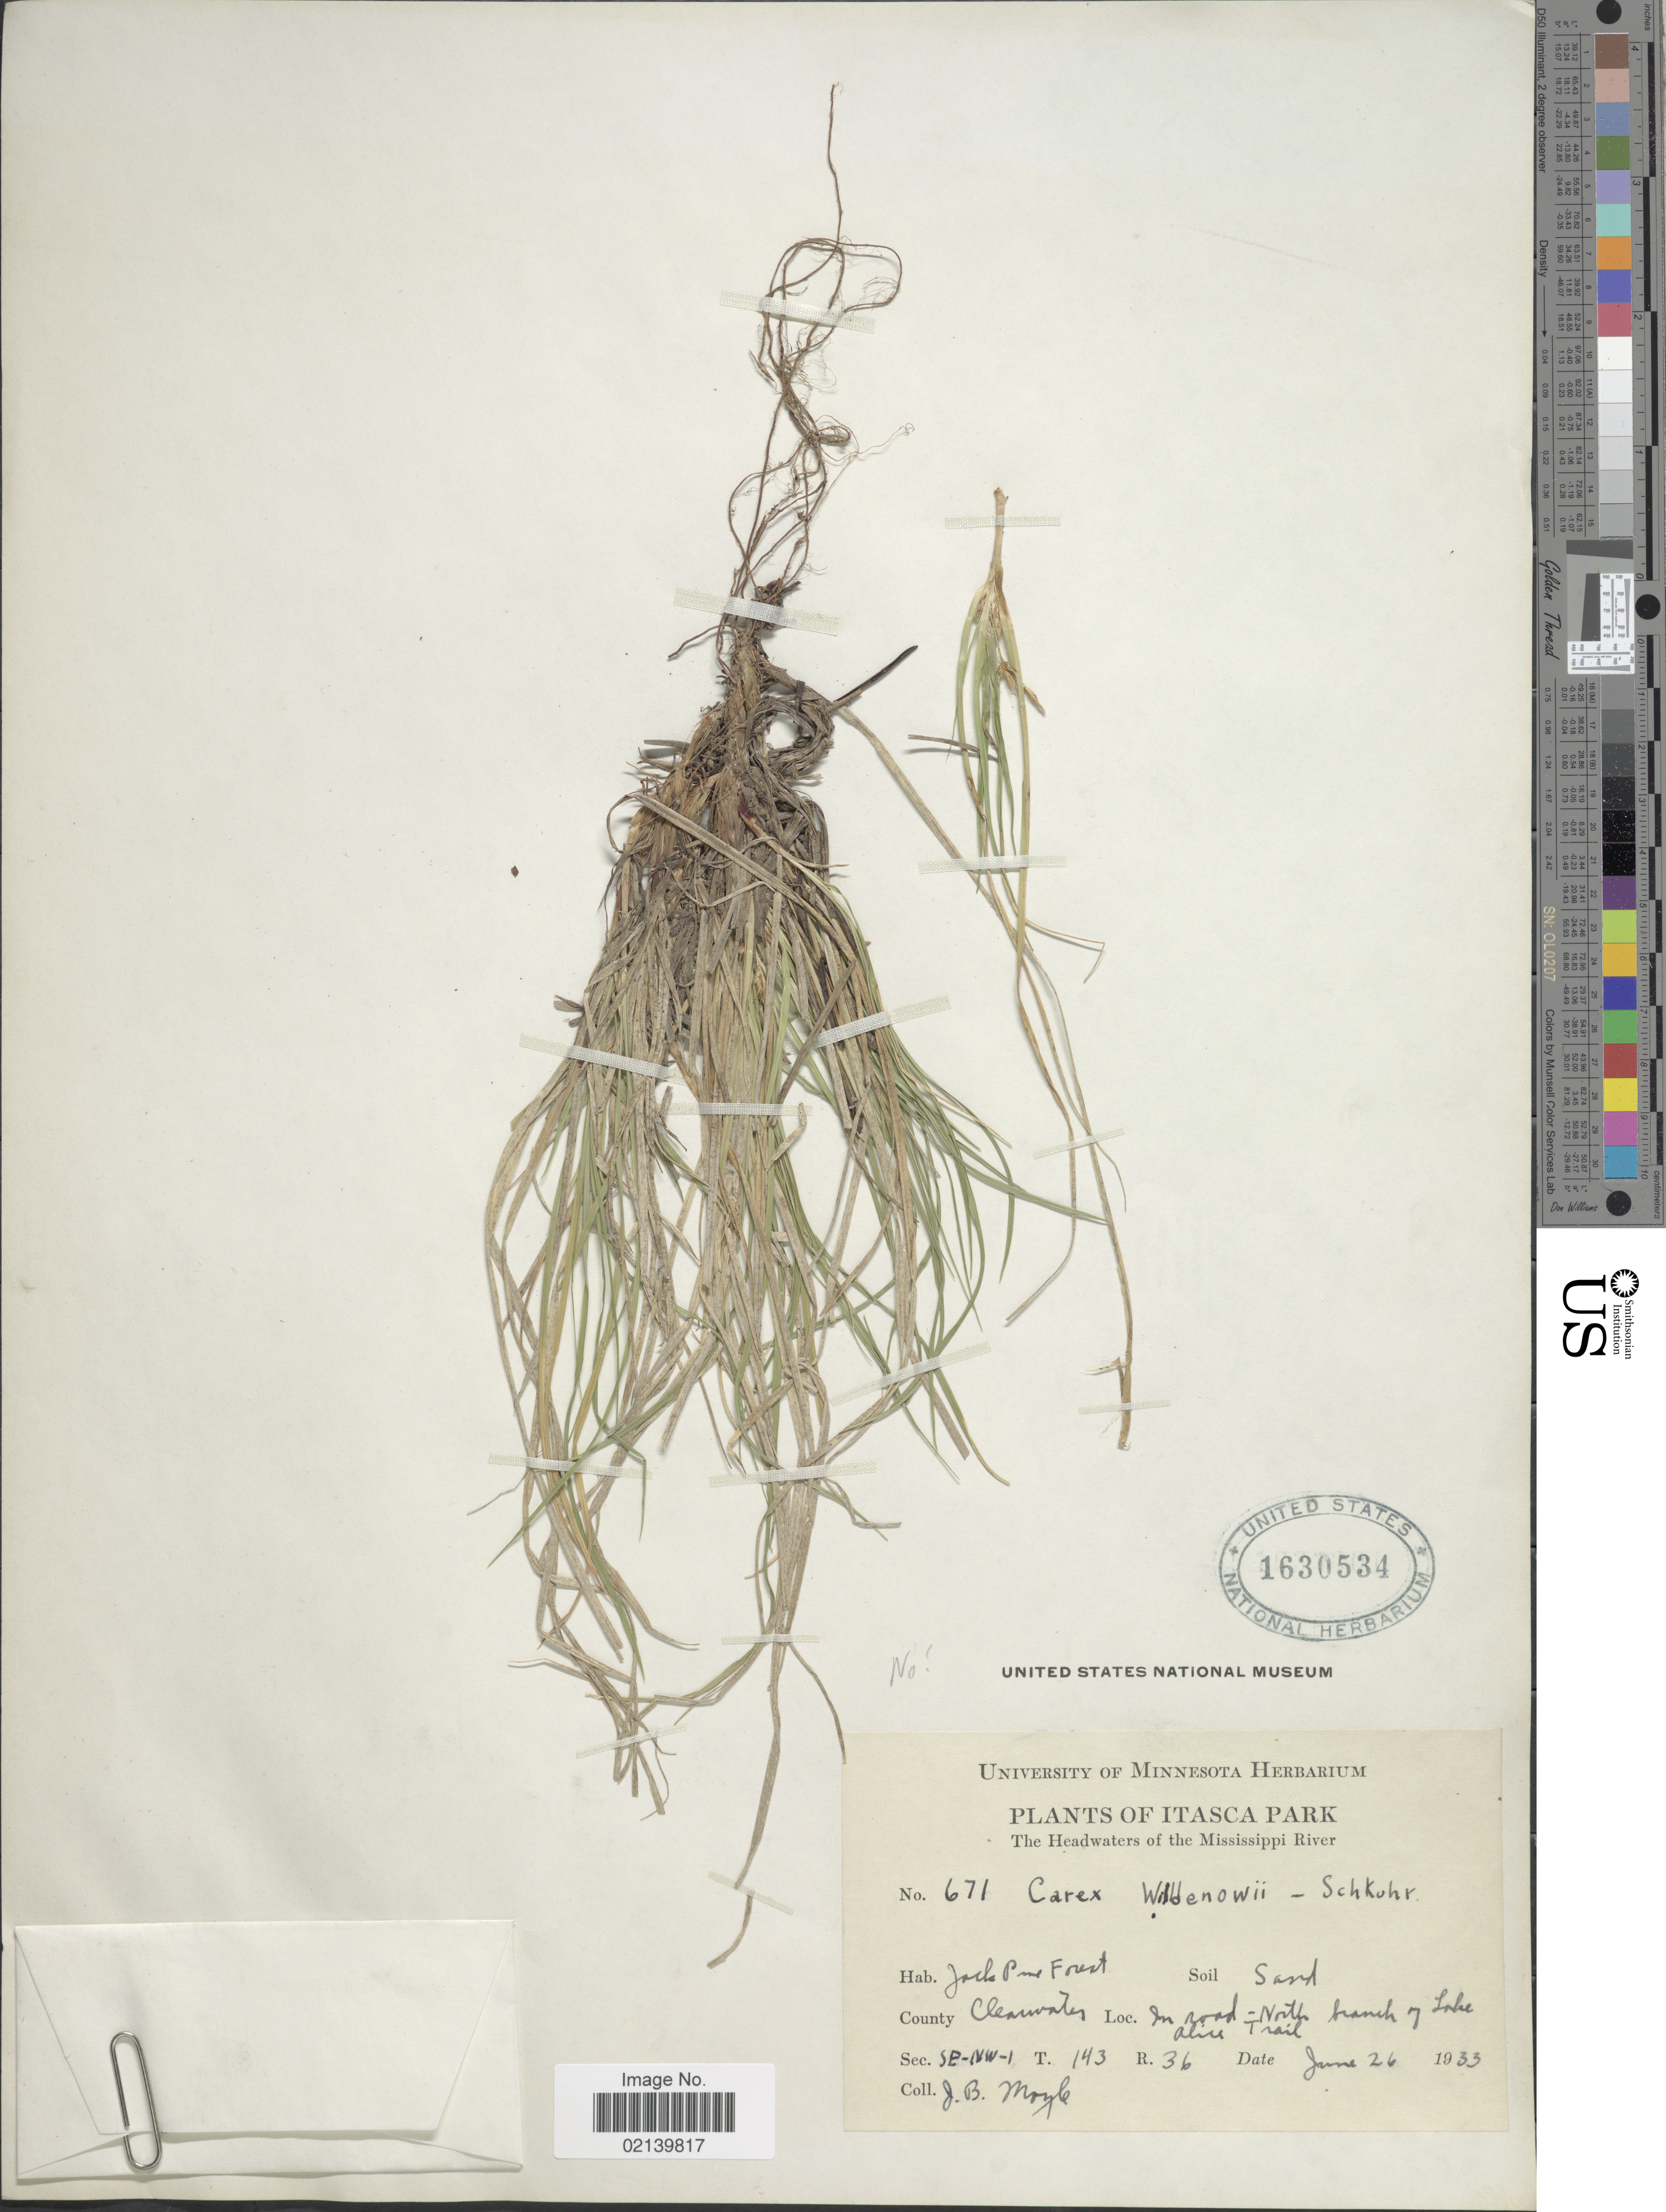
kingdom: Plantae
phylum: Tracheophyta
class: Liliopsida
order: Poales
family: Cyperaceae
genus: Carex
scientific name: Carex willdenowii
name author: Willd.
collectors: J. Moyle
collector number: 671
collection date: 1933-06-26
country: United States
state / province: Minnesota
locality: Itaca Park, The headwaters of the Mississippi River. County Clearwater, In road - North branch of Lake Alice Trail. Sec. SE-NW-1, T-143, R-36.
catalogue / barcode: US 1630534